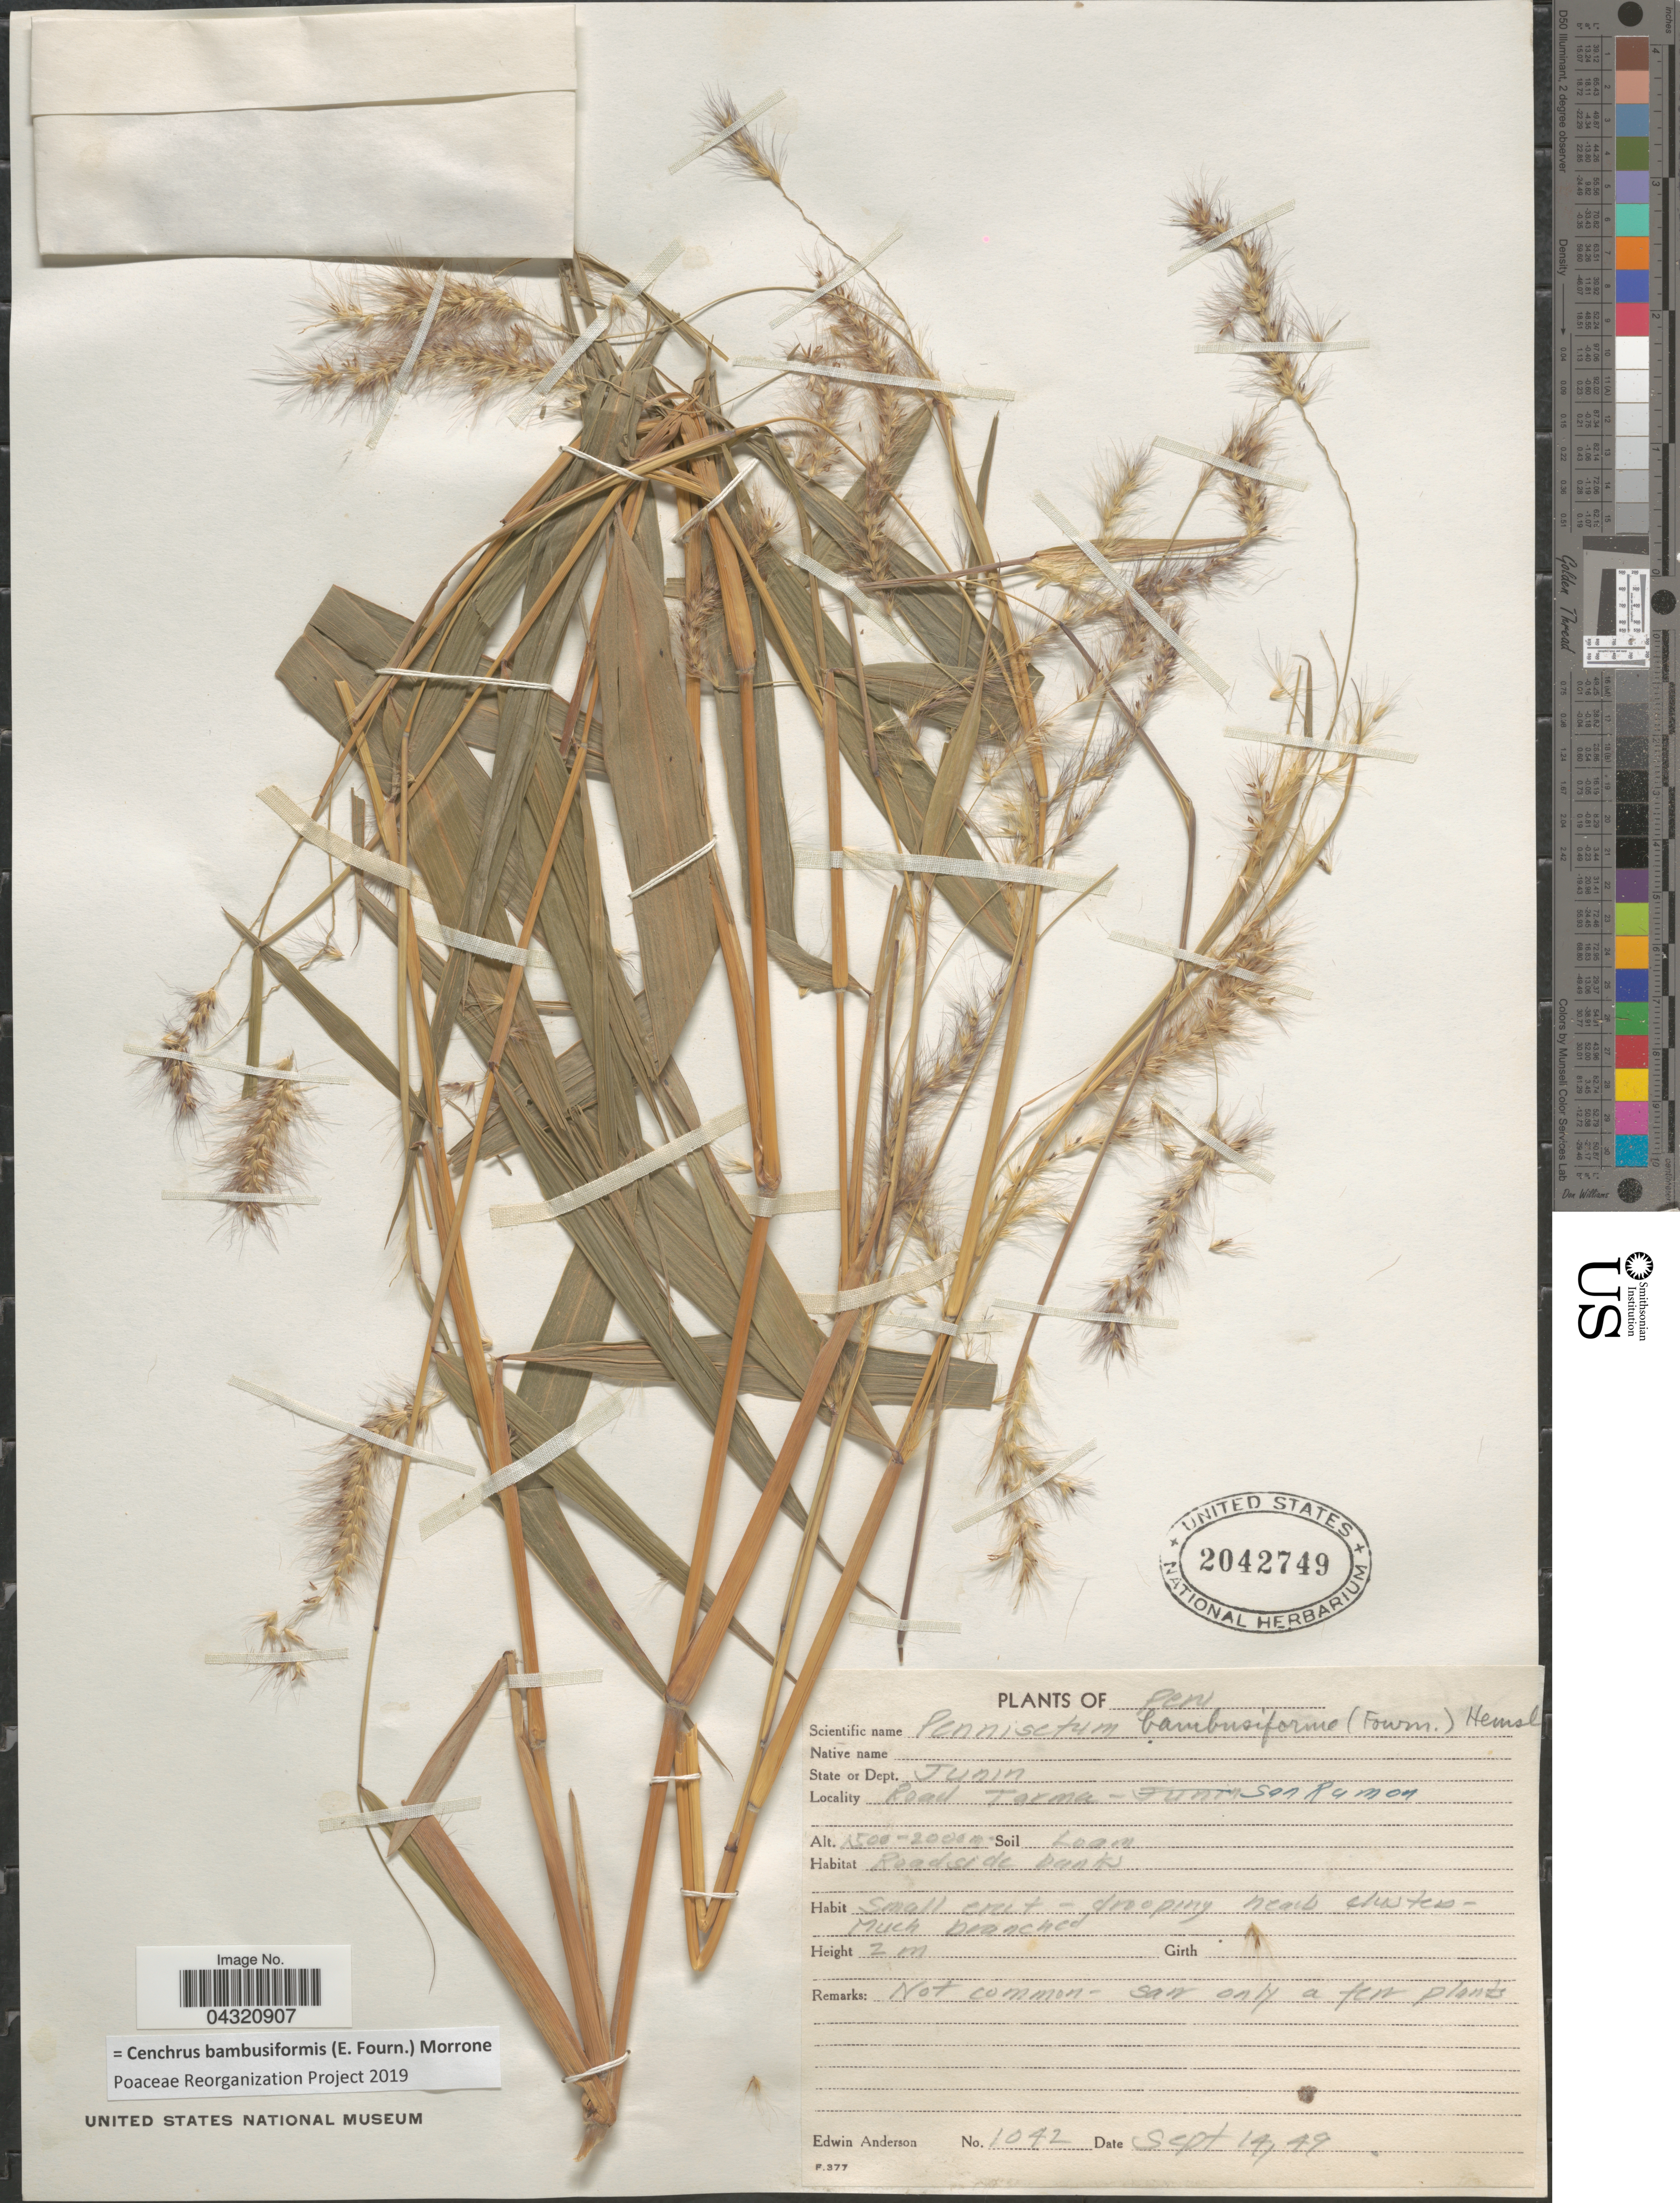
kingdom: Plantae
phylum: Tracheophyta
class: Liliopsida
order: Poales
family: Poaceae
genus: Cenchrus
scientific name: Cenchrus brownii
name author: Roem. & Schult.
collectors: E. Anderson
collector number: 1042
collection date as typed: Transcribed d/m/y: 14/9/49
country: Peru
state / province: Junín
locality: Dept. Junin. Road Tarma - San Ramon.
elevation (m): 1500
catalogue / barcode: US 2042749